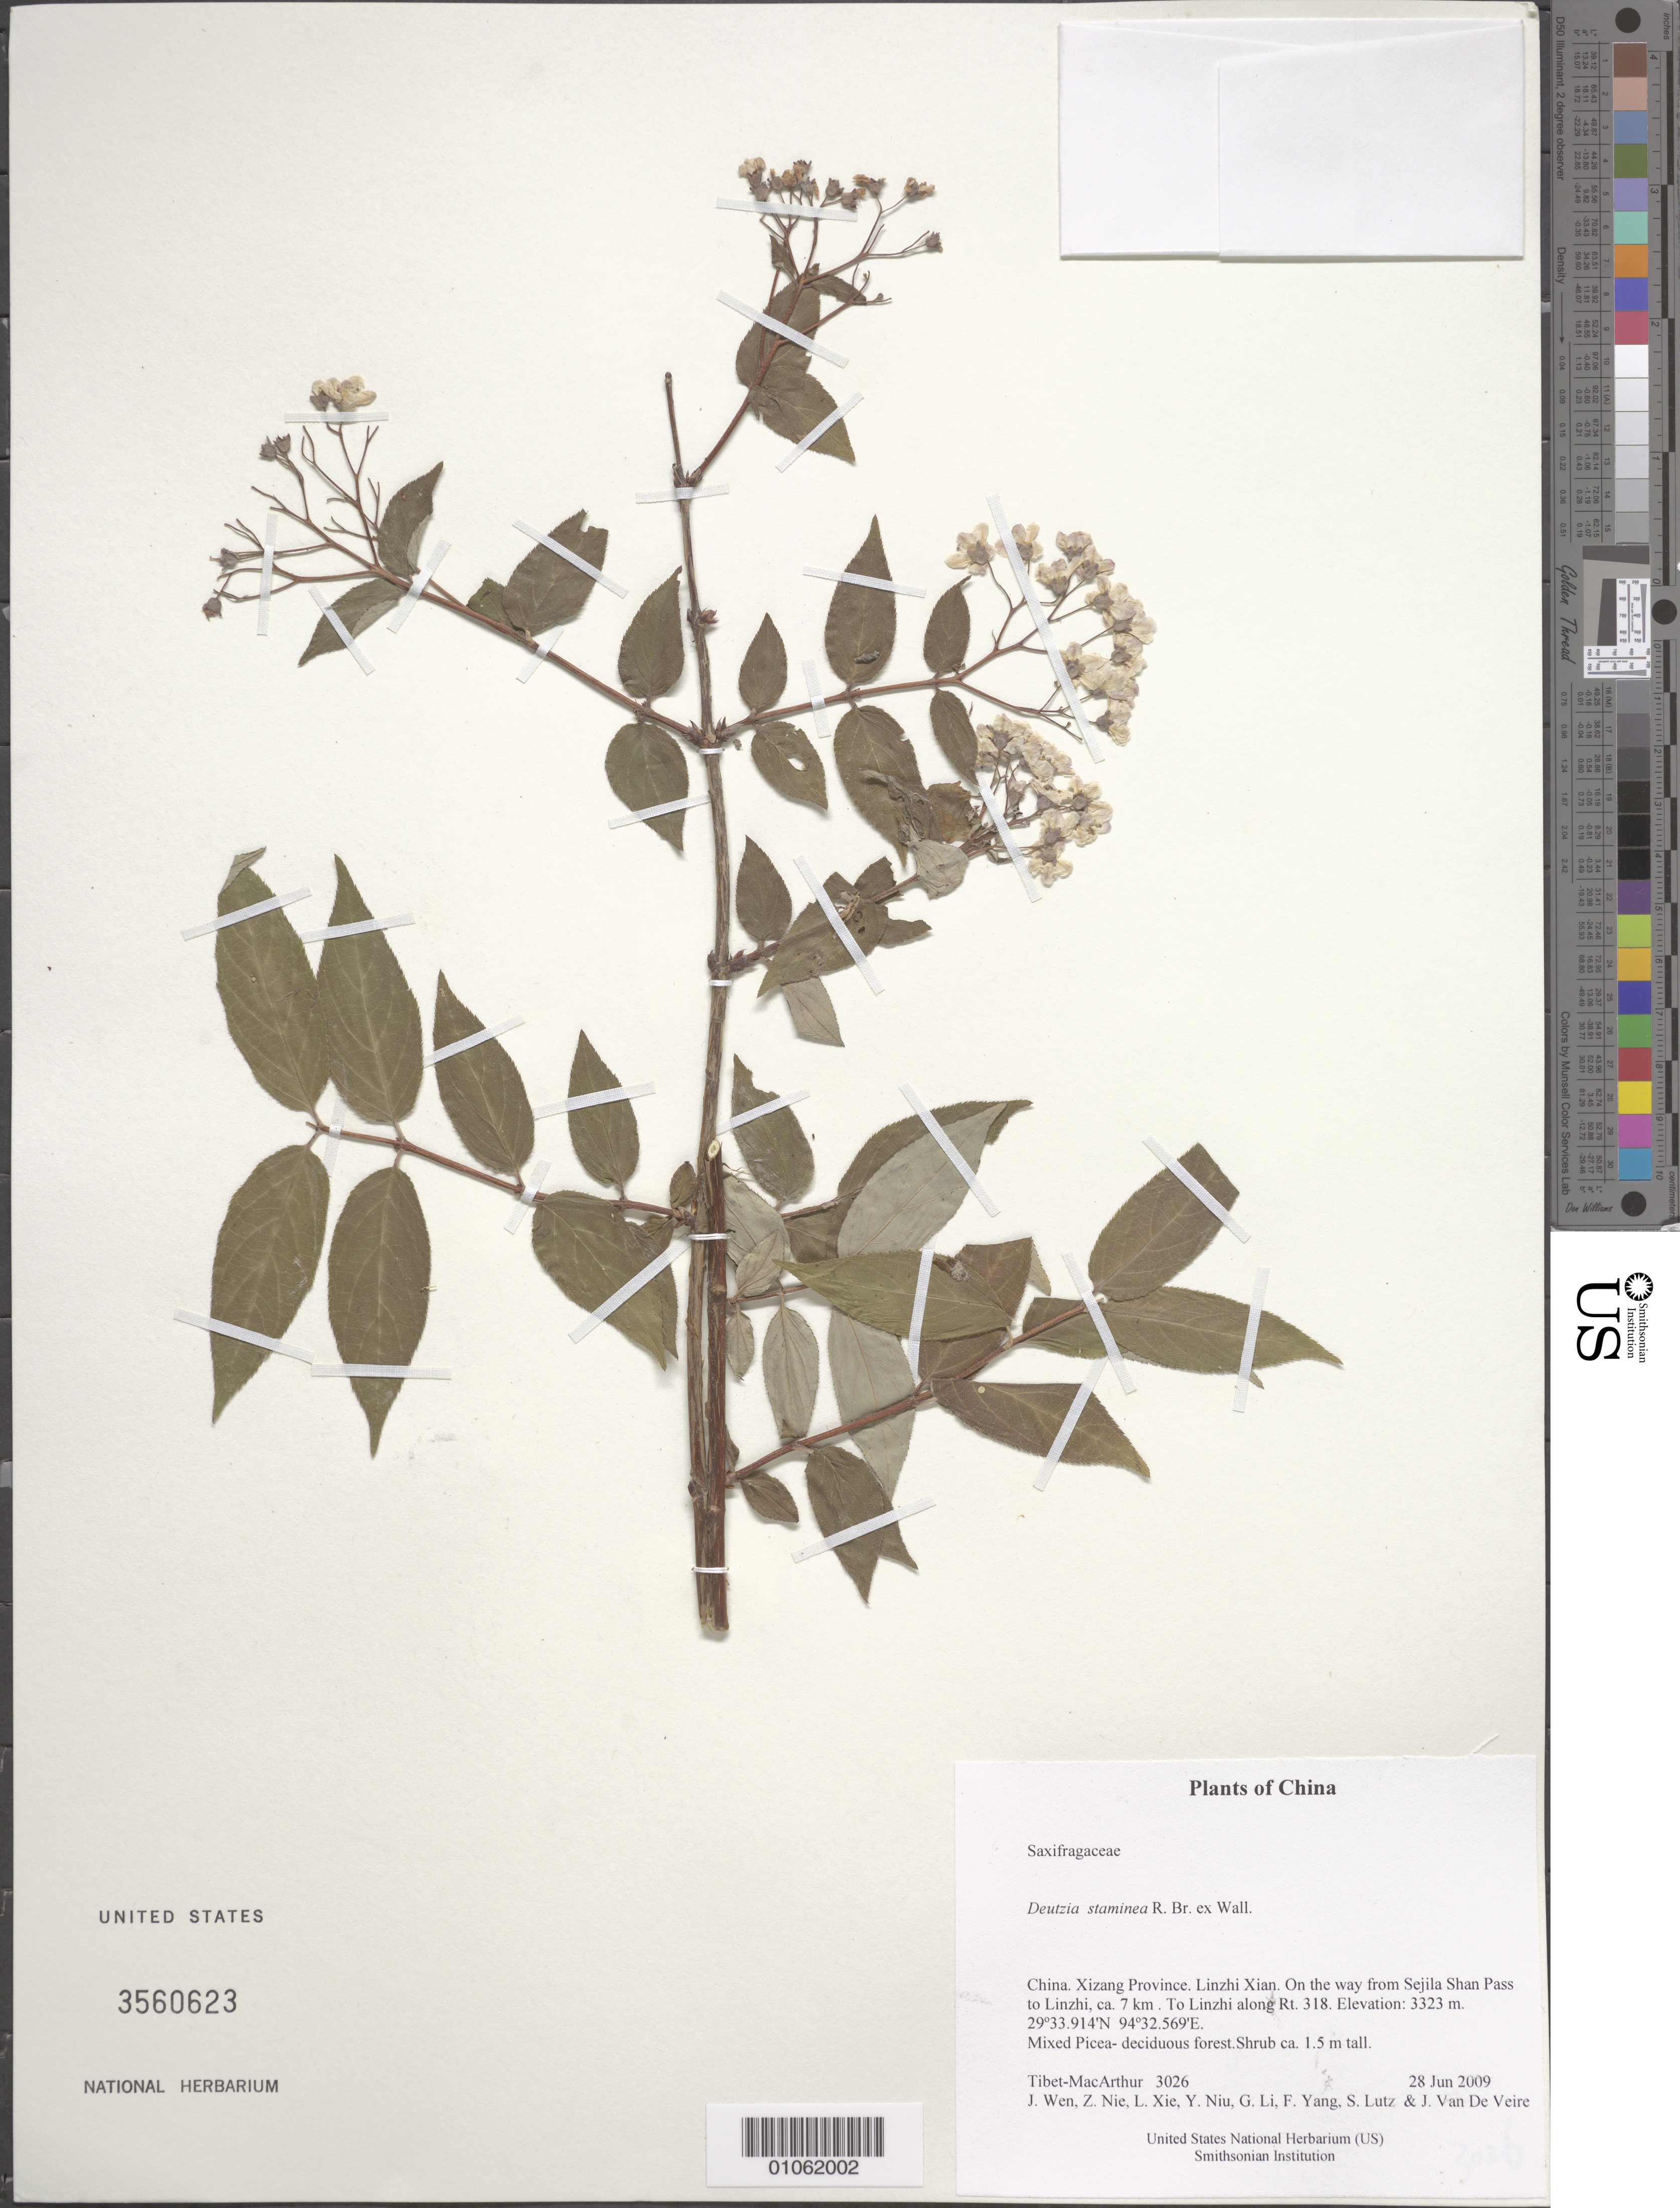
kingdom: Plantae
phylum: Tracheophyta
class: Magnoliopsida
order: Cornales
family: Hydrangeaceae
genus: Deutzia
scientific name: Deutzia staminea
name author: R. Br. ex Wall.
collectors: Tibet-MacArthur, J. Wen, Z. Nie, L. Xie, Y. Niu, G. Li, F. Yang, S. Lutz & J. Van De Veire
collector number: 3026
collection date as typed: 28 Jun 2009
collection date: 2009-06-28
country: China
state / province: Xizang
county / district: Linzhi Xian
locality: On the way from Sejila Shan Pass to Linzhi, ca. 7 km . To Linzhi along Rt. 318.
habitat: Mixed Picea- deciduous forest.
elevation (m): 3323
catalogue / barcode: US 3560623